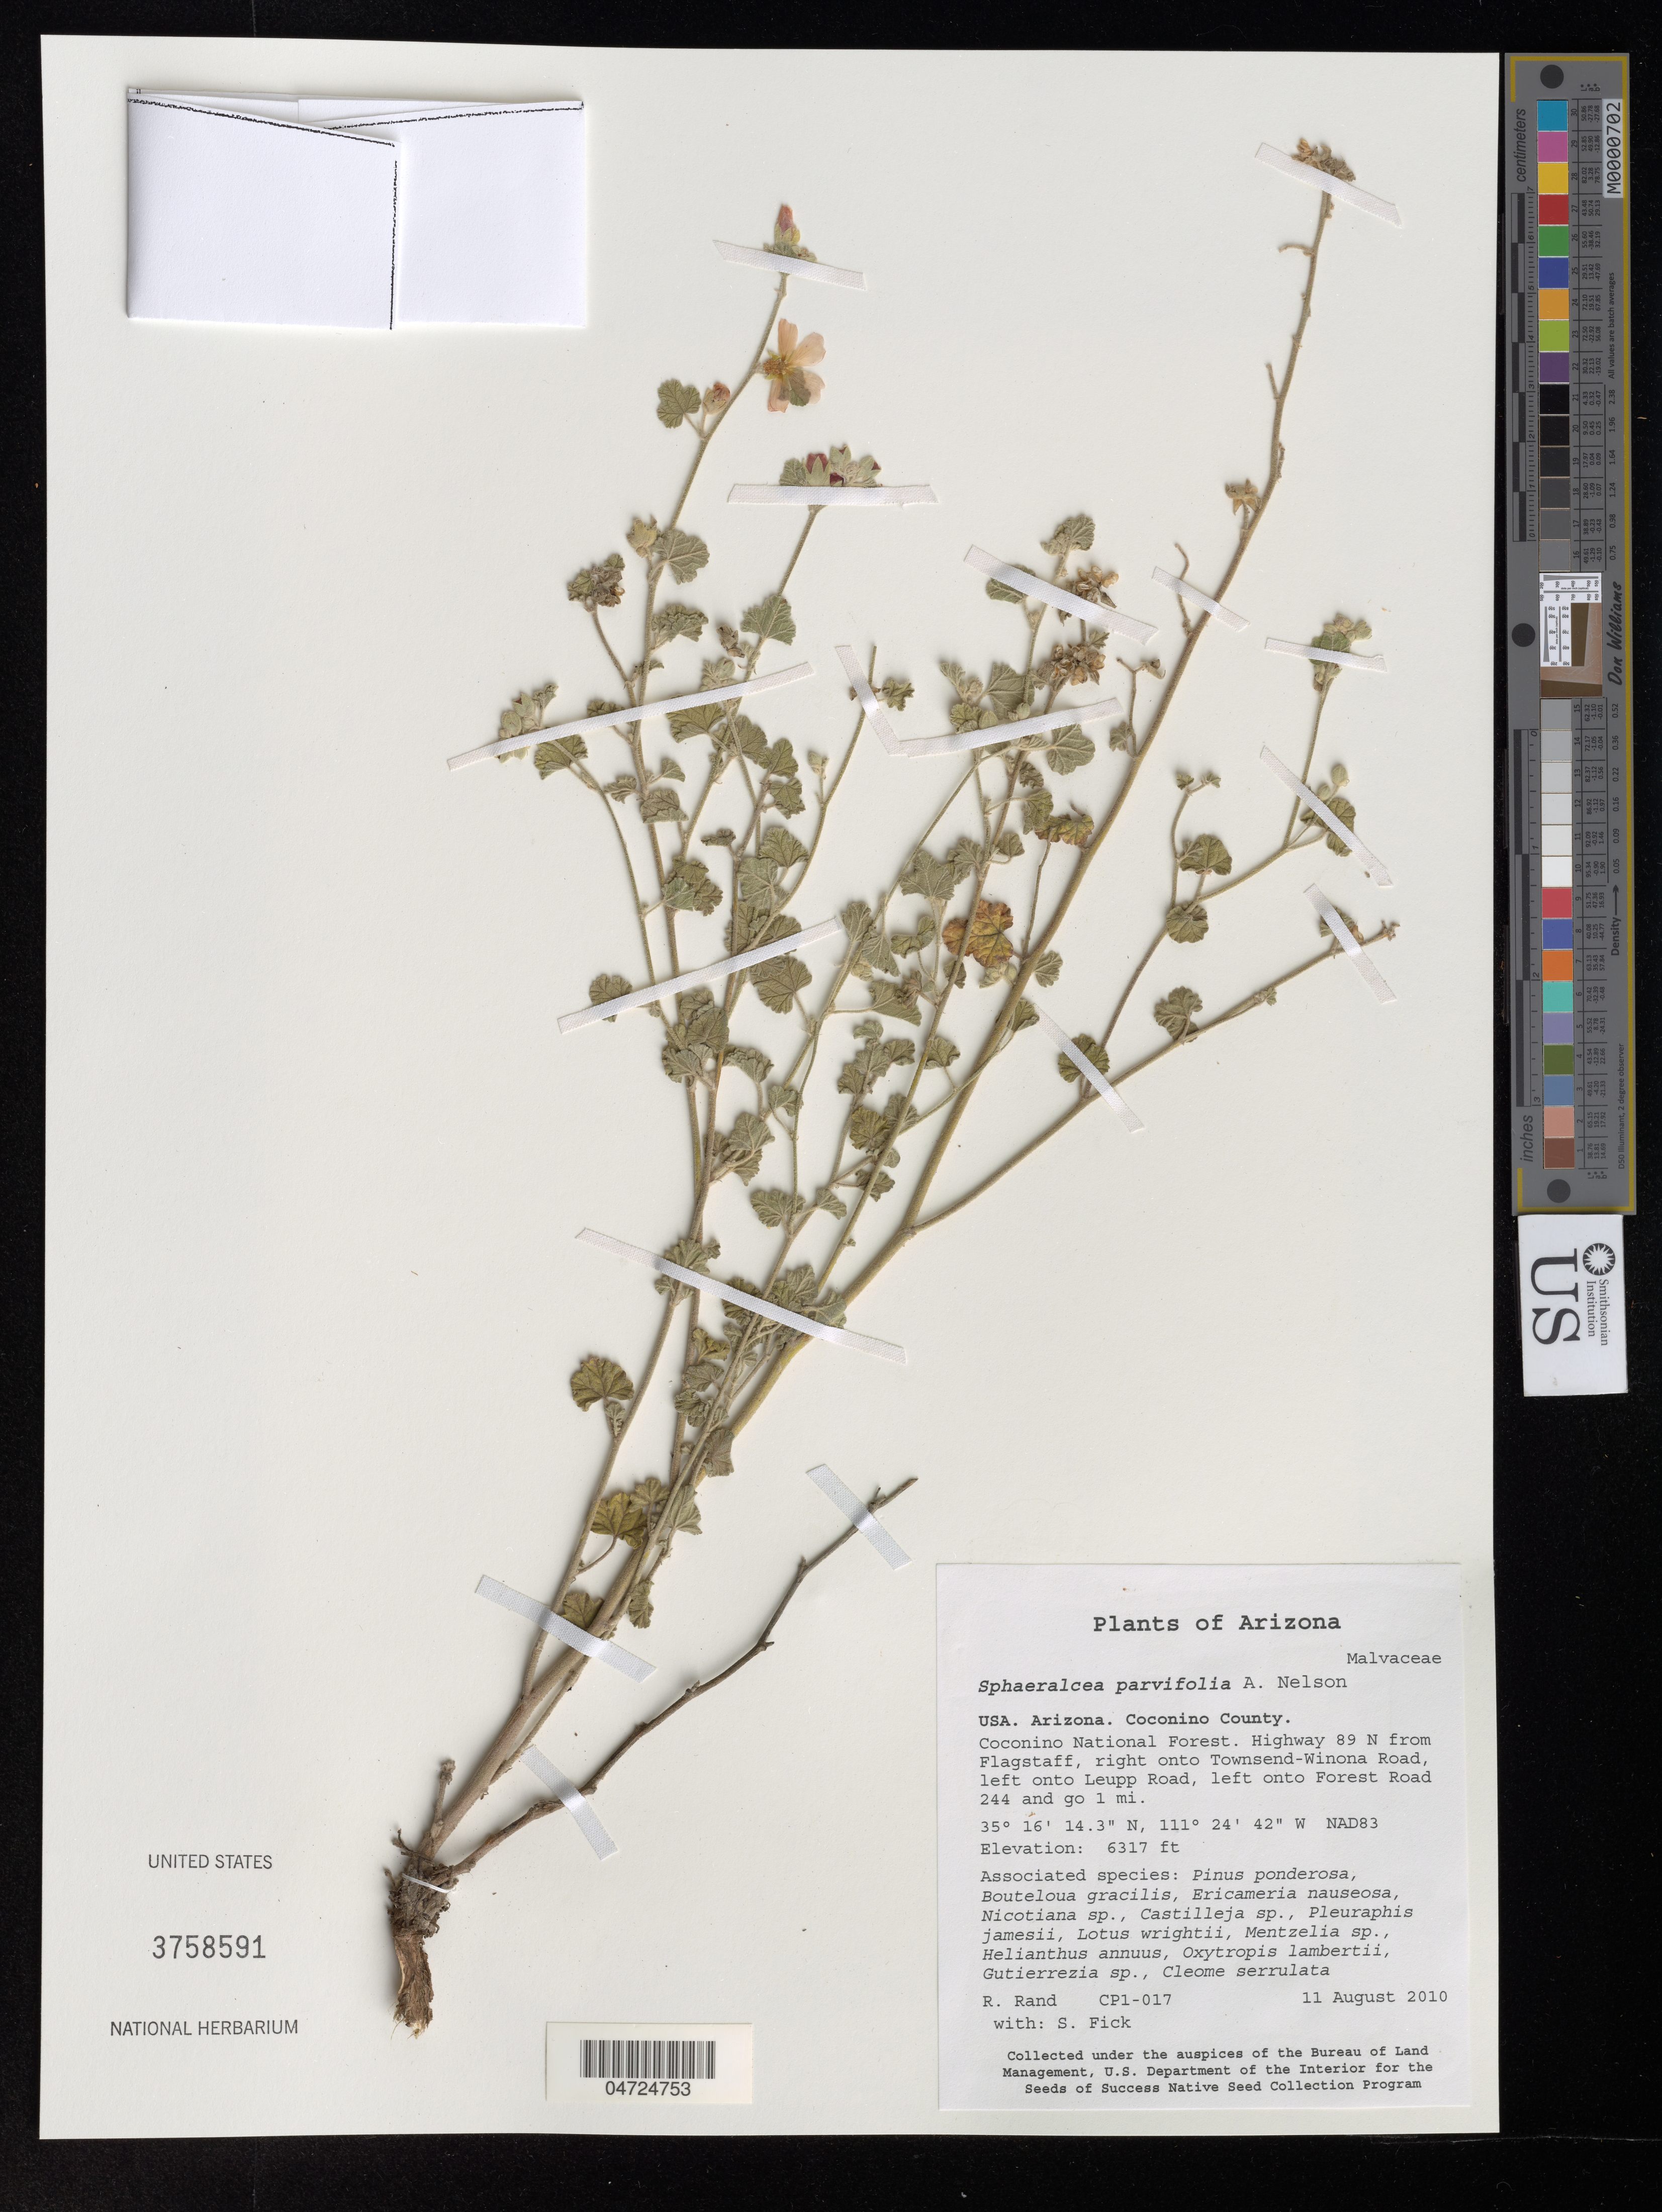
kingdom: Plantae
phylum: Tracheophyta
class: Magnoliopsida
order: Malvales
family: Malvaceae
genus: Sphaeralcea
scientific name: Sphaeralcea parvifolia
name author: A. Nelson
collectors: R. Rand & S. Fick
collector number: CP1-017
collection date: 2010-08-11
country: United States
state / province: Arizona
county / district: Coconino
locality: Coconino County. Coconino National Forest. Highway 89 N from Flagstaff, right onto Townsend-Winona Road, left onto Leupp Road, left onto Forest Road 244 and go 1 mi. NAD83.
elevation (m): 1925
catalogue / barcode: US 3758591